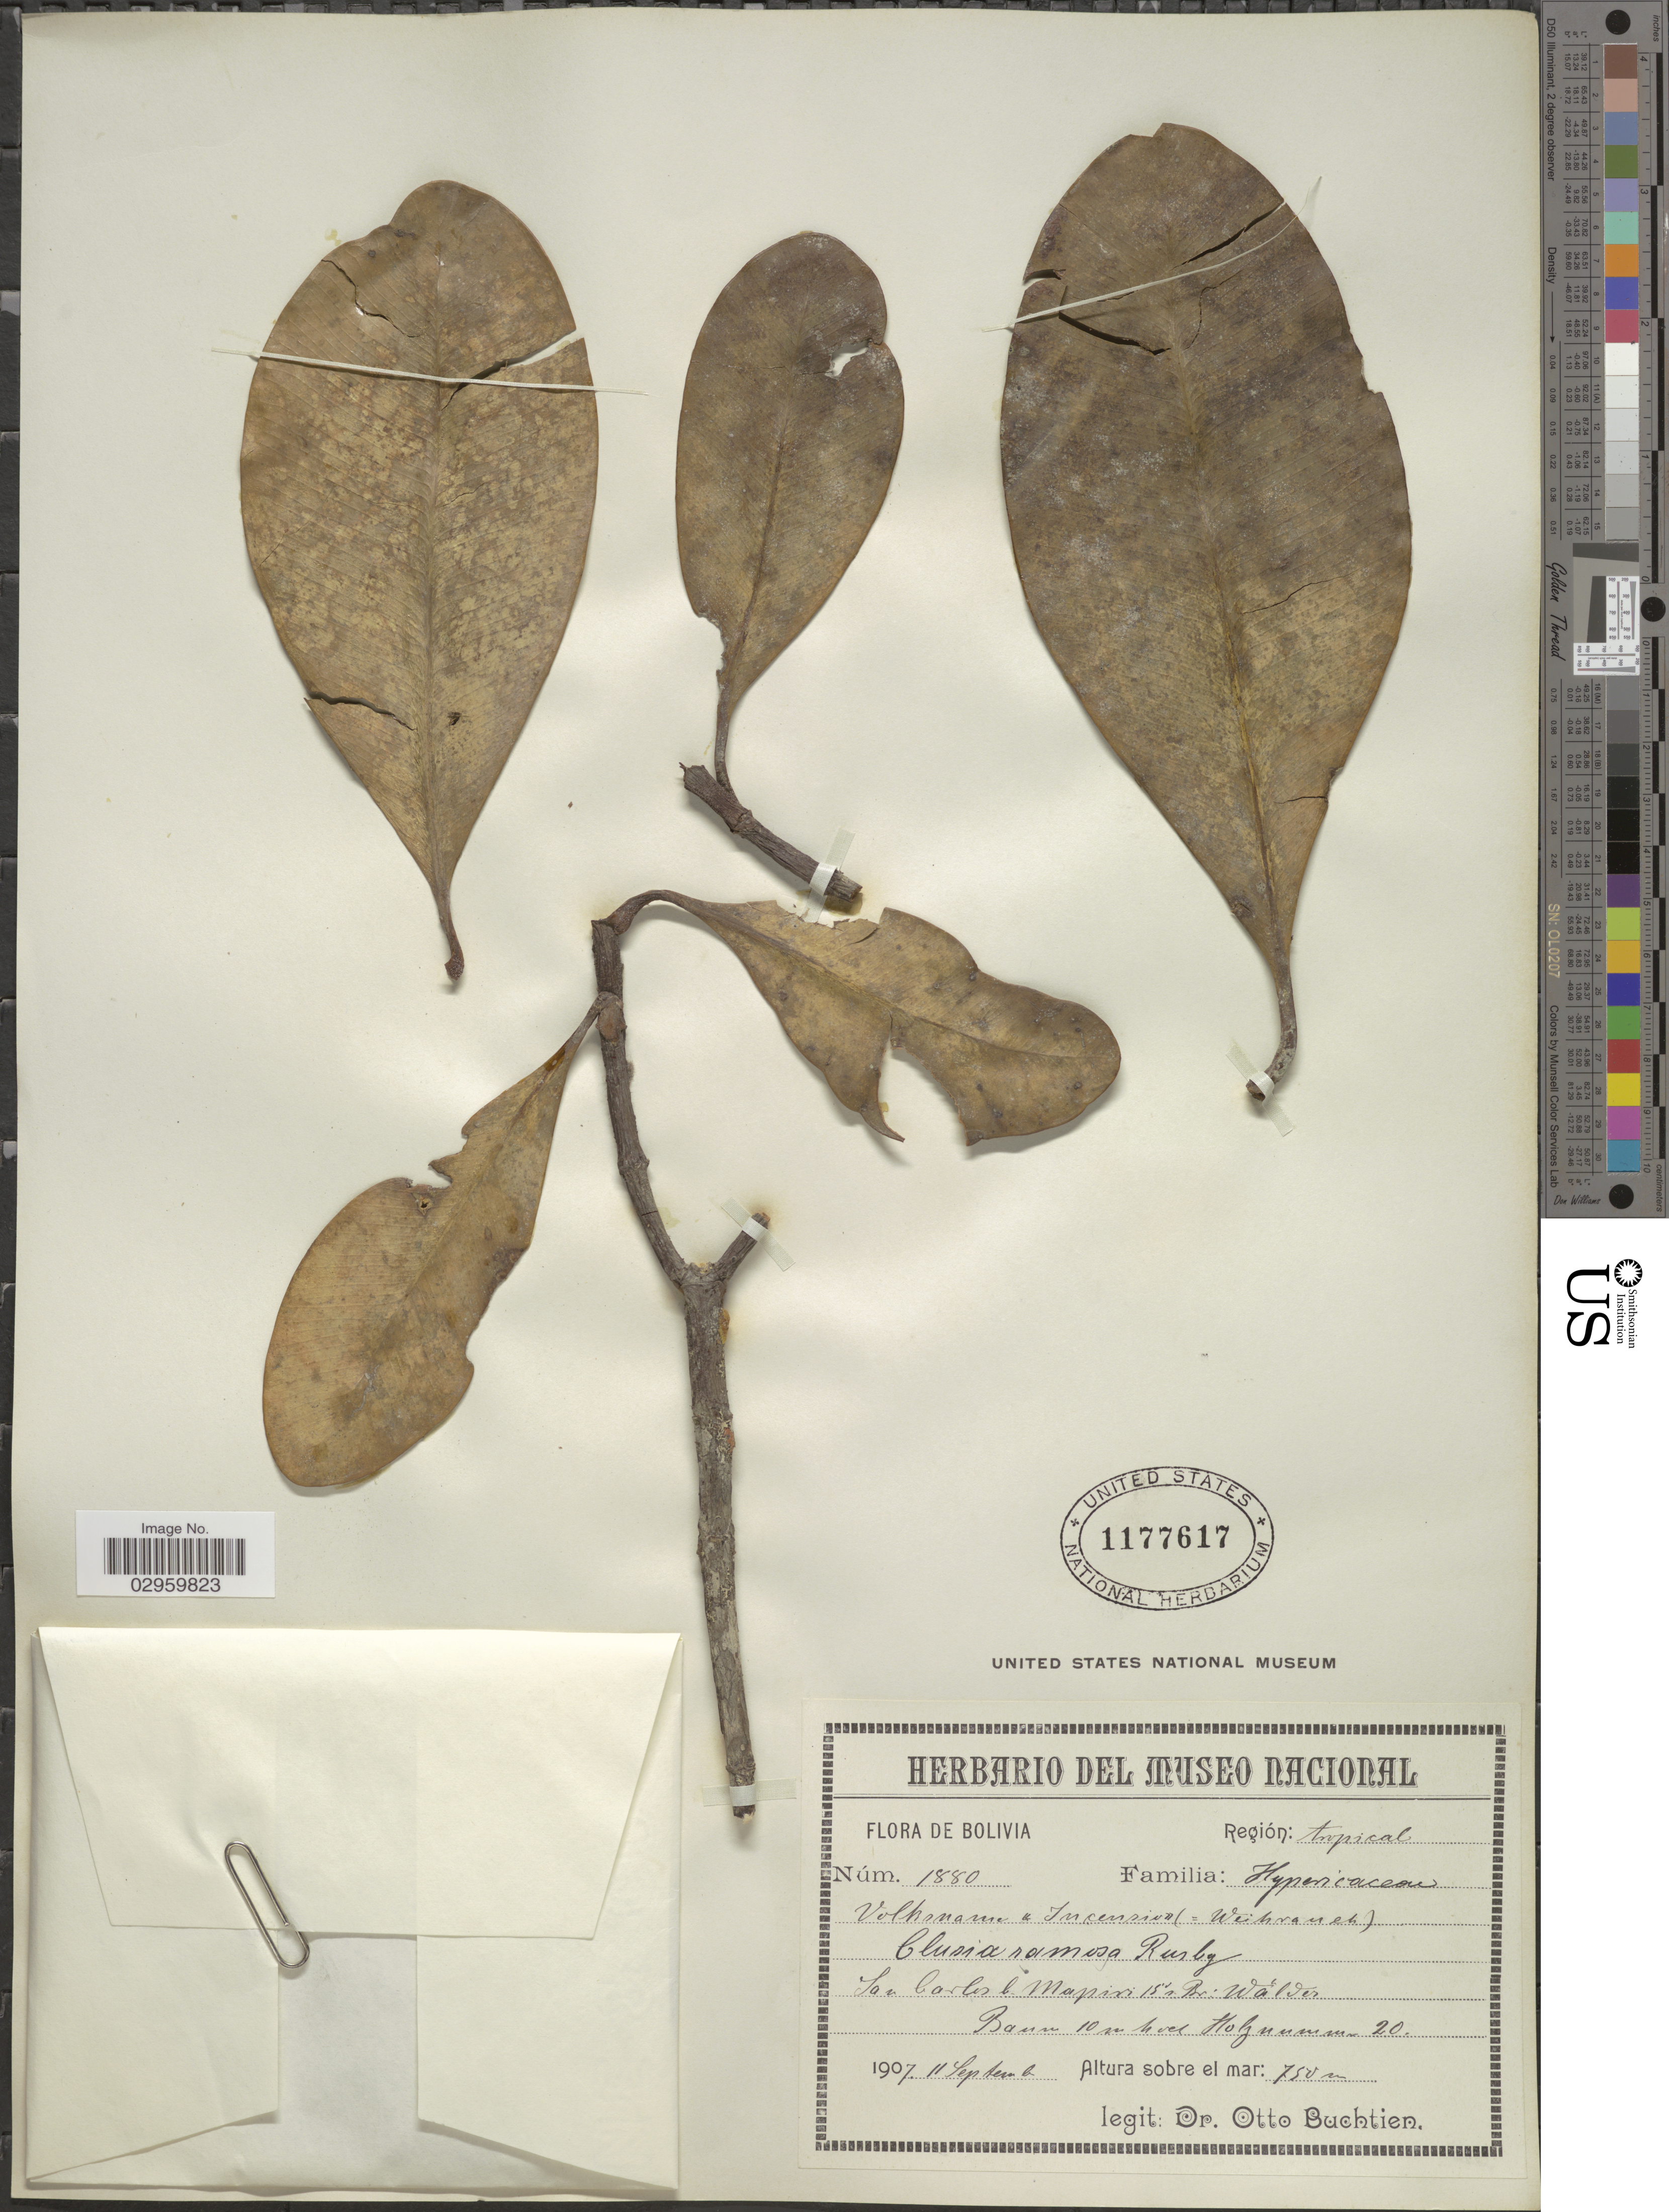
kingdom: Plantae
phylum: Tracheophyta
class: Magnoliopsida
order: Malpighiales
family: Clusiaceae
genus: Clusia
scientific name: Clusia ramosa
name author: Rusby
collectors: O. Buchtien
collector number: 1880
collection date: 1907-09-11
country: Bolivia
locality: Región: tropical, San Carlos b. Mapiri 15°n. Br: Walden.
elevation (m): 750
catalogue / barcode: US 1177617